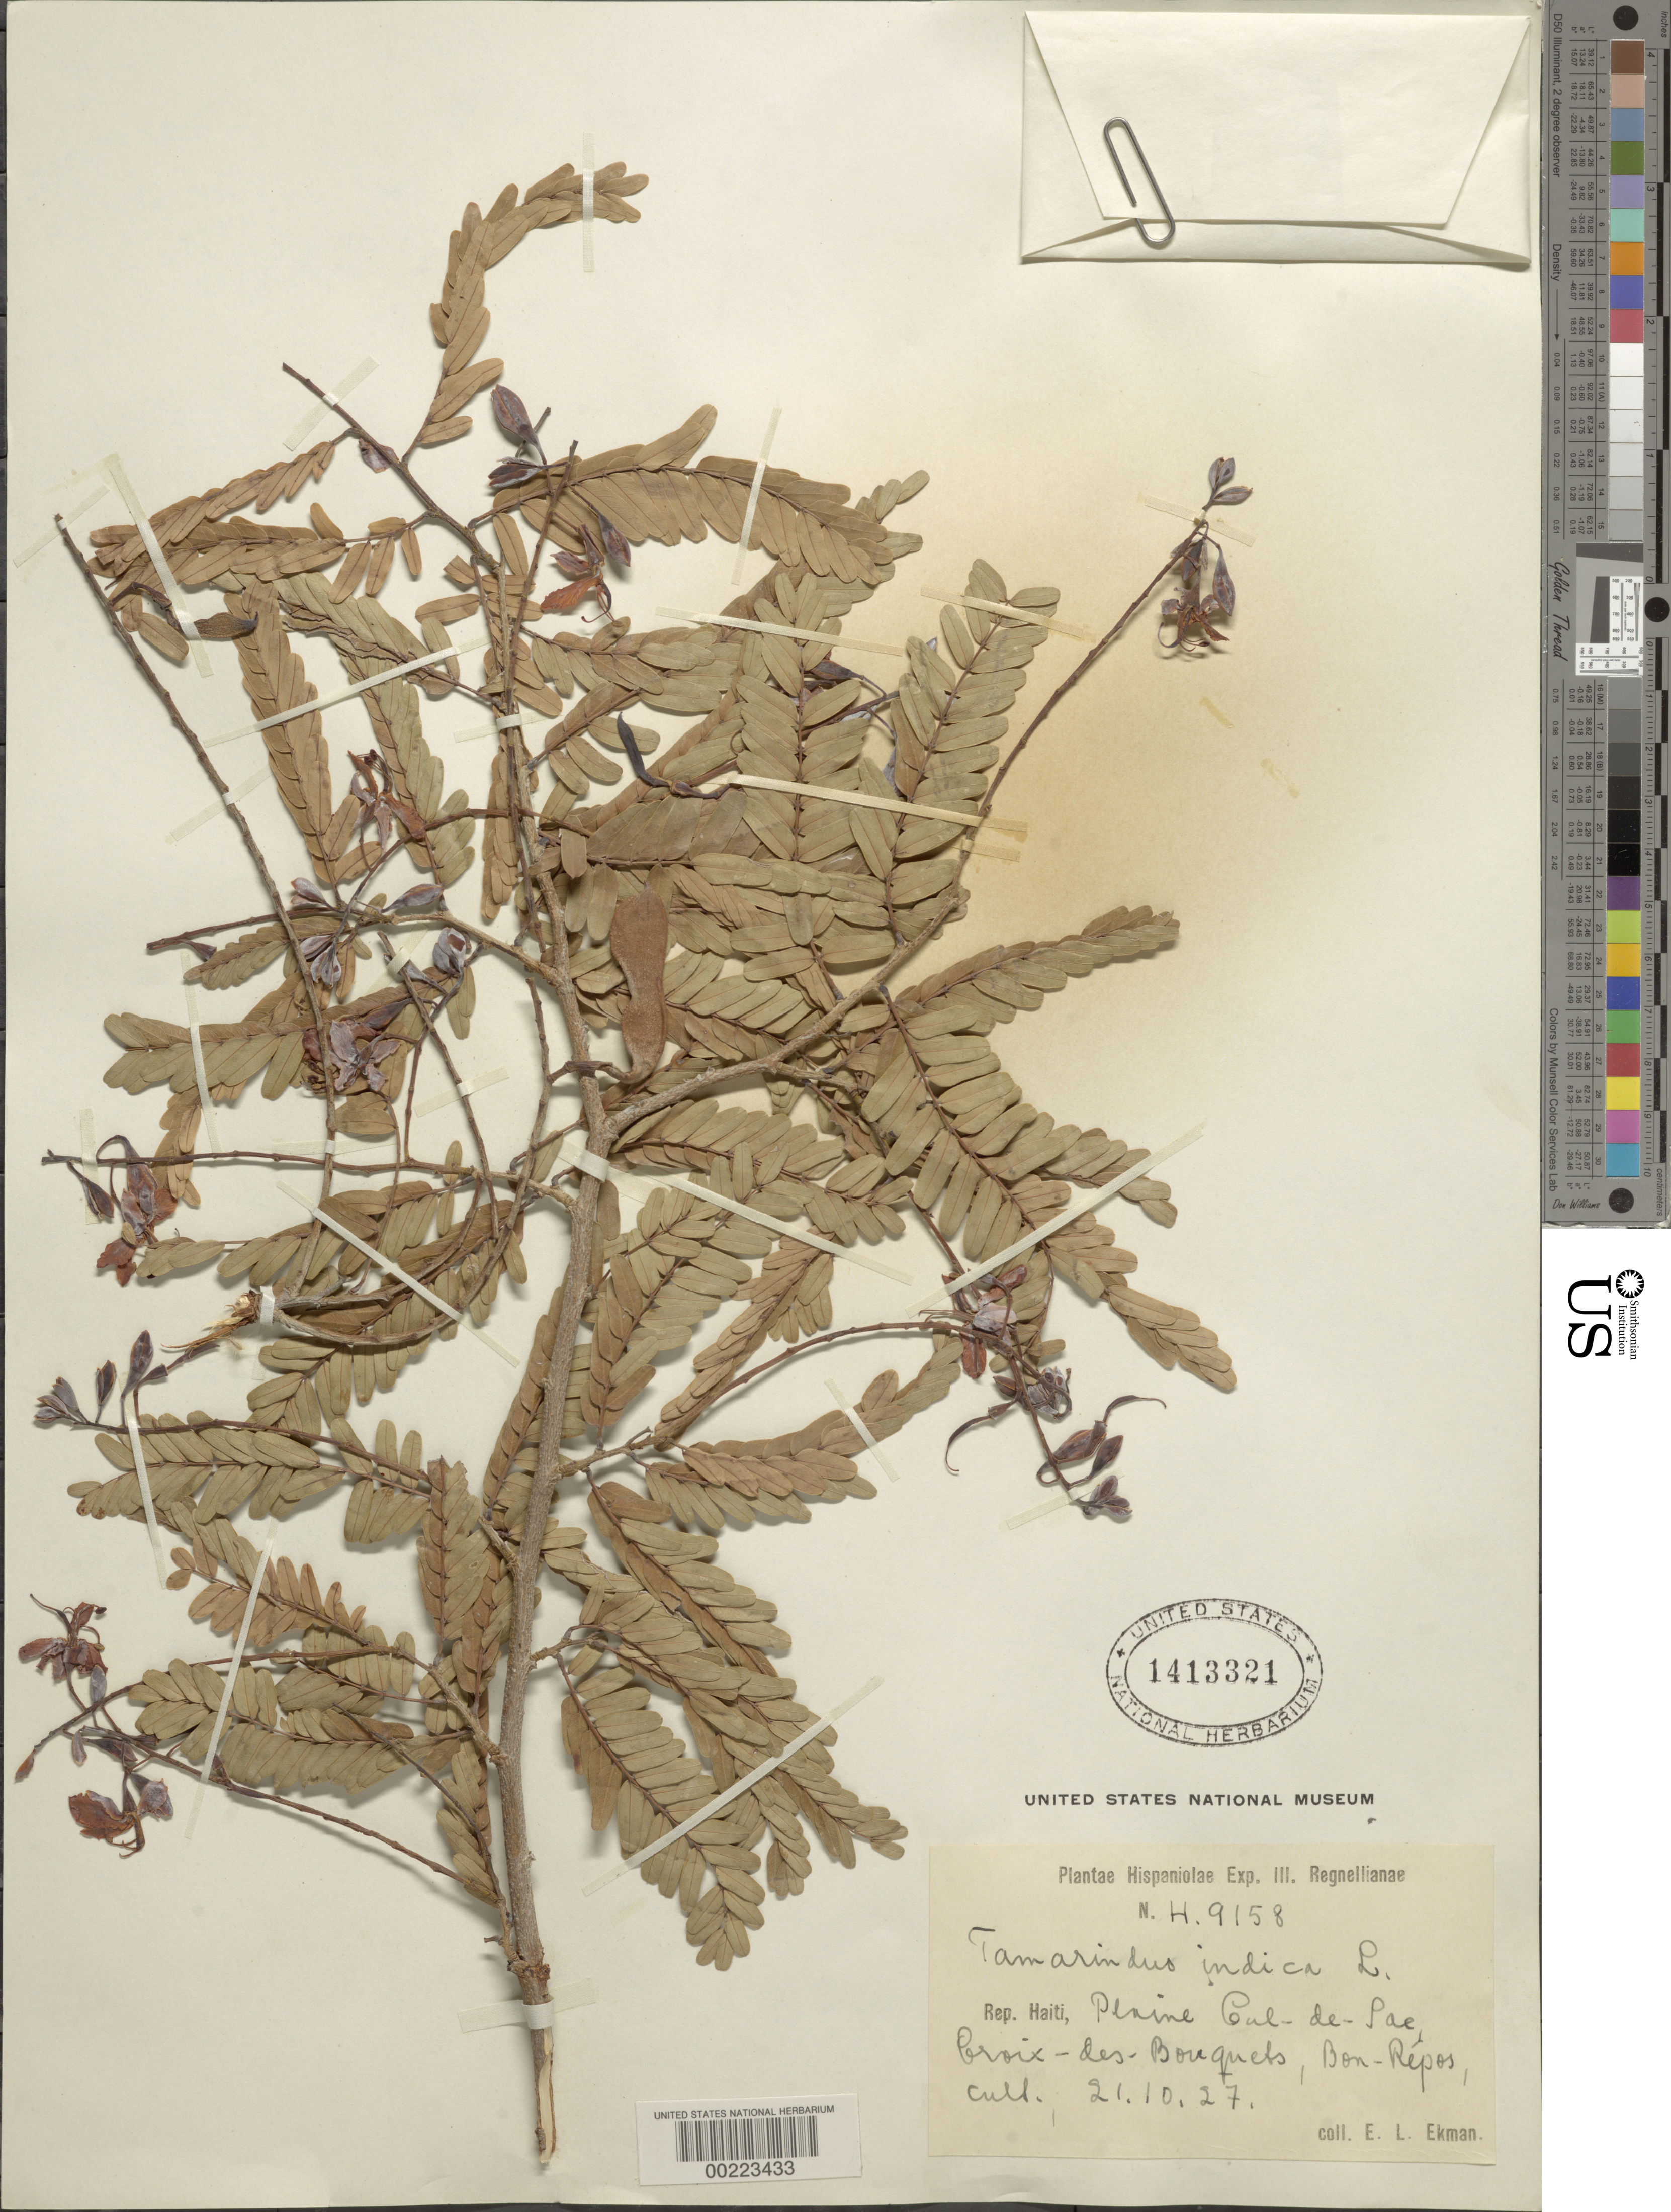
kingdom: Plantae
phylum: Tracheophyta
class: Magnoliopsida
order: Fabales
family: Fabaceae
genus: Tamarindus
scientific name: Tamarindus indica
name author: L.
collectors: E. L. Ekman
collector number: H9158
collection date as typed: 21 Oct 1927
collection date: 1927-10-21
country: Haiti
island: Hispaniola Island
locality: Plaine cul-de-pac, croix-des-bouquets, bon-repos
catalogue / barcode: US 1413321